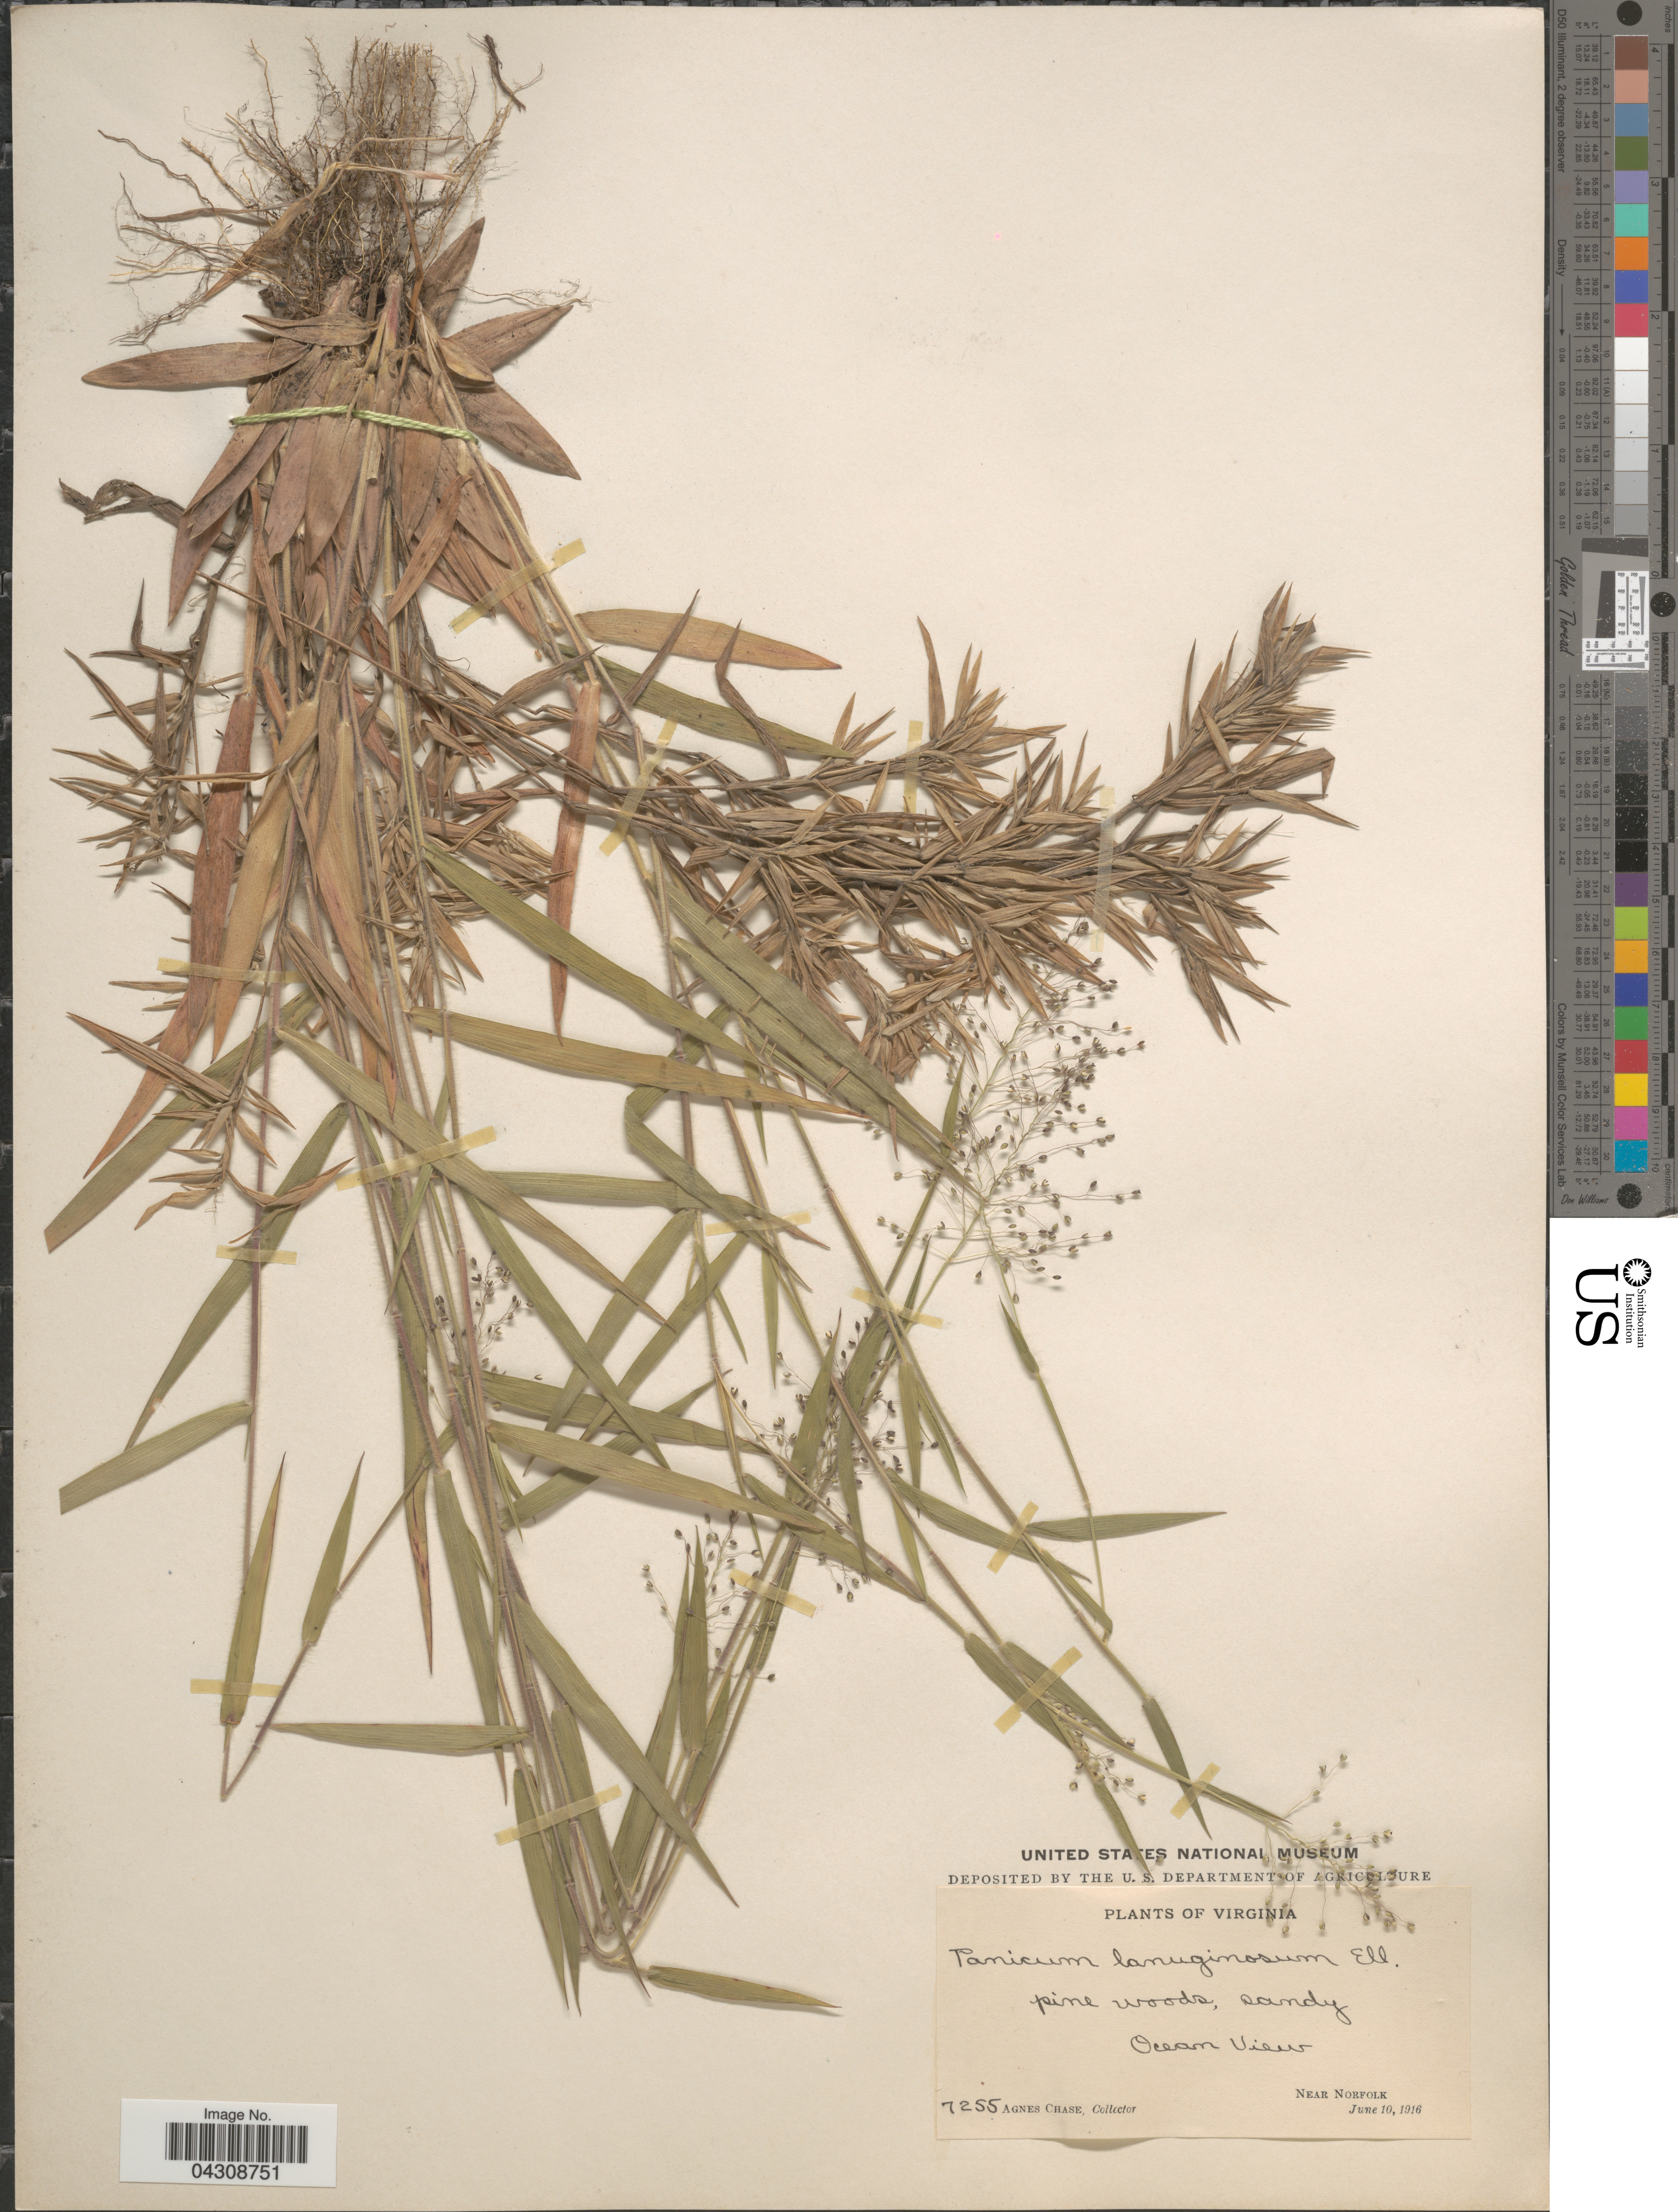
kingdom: Plantae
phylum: Tracheophyta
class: Liliopsida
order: Poales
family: Poaceae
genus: Dichanthelium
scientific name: Dichanthelium acuminatum var. acuminatum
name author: (Sw.) Gould & C.A. Clark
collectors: A. Chase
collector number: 7255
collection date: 1916-06-10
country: United States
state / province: Virginia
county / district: City of Norfolk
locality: Ocean view. Near Norfolk.